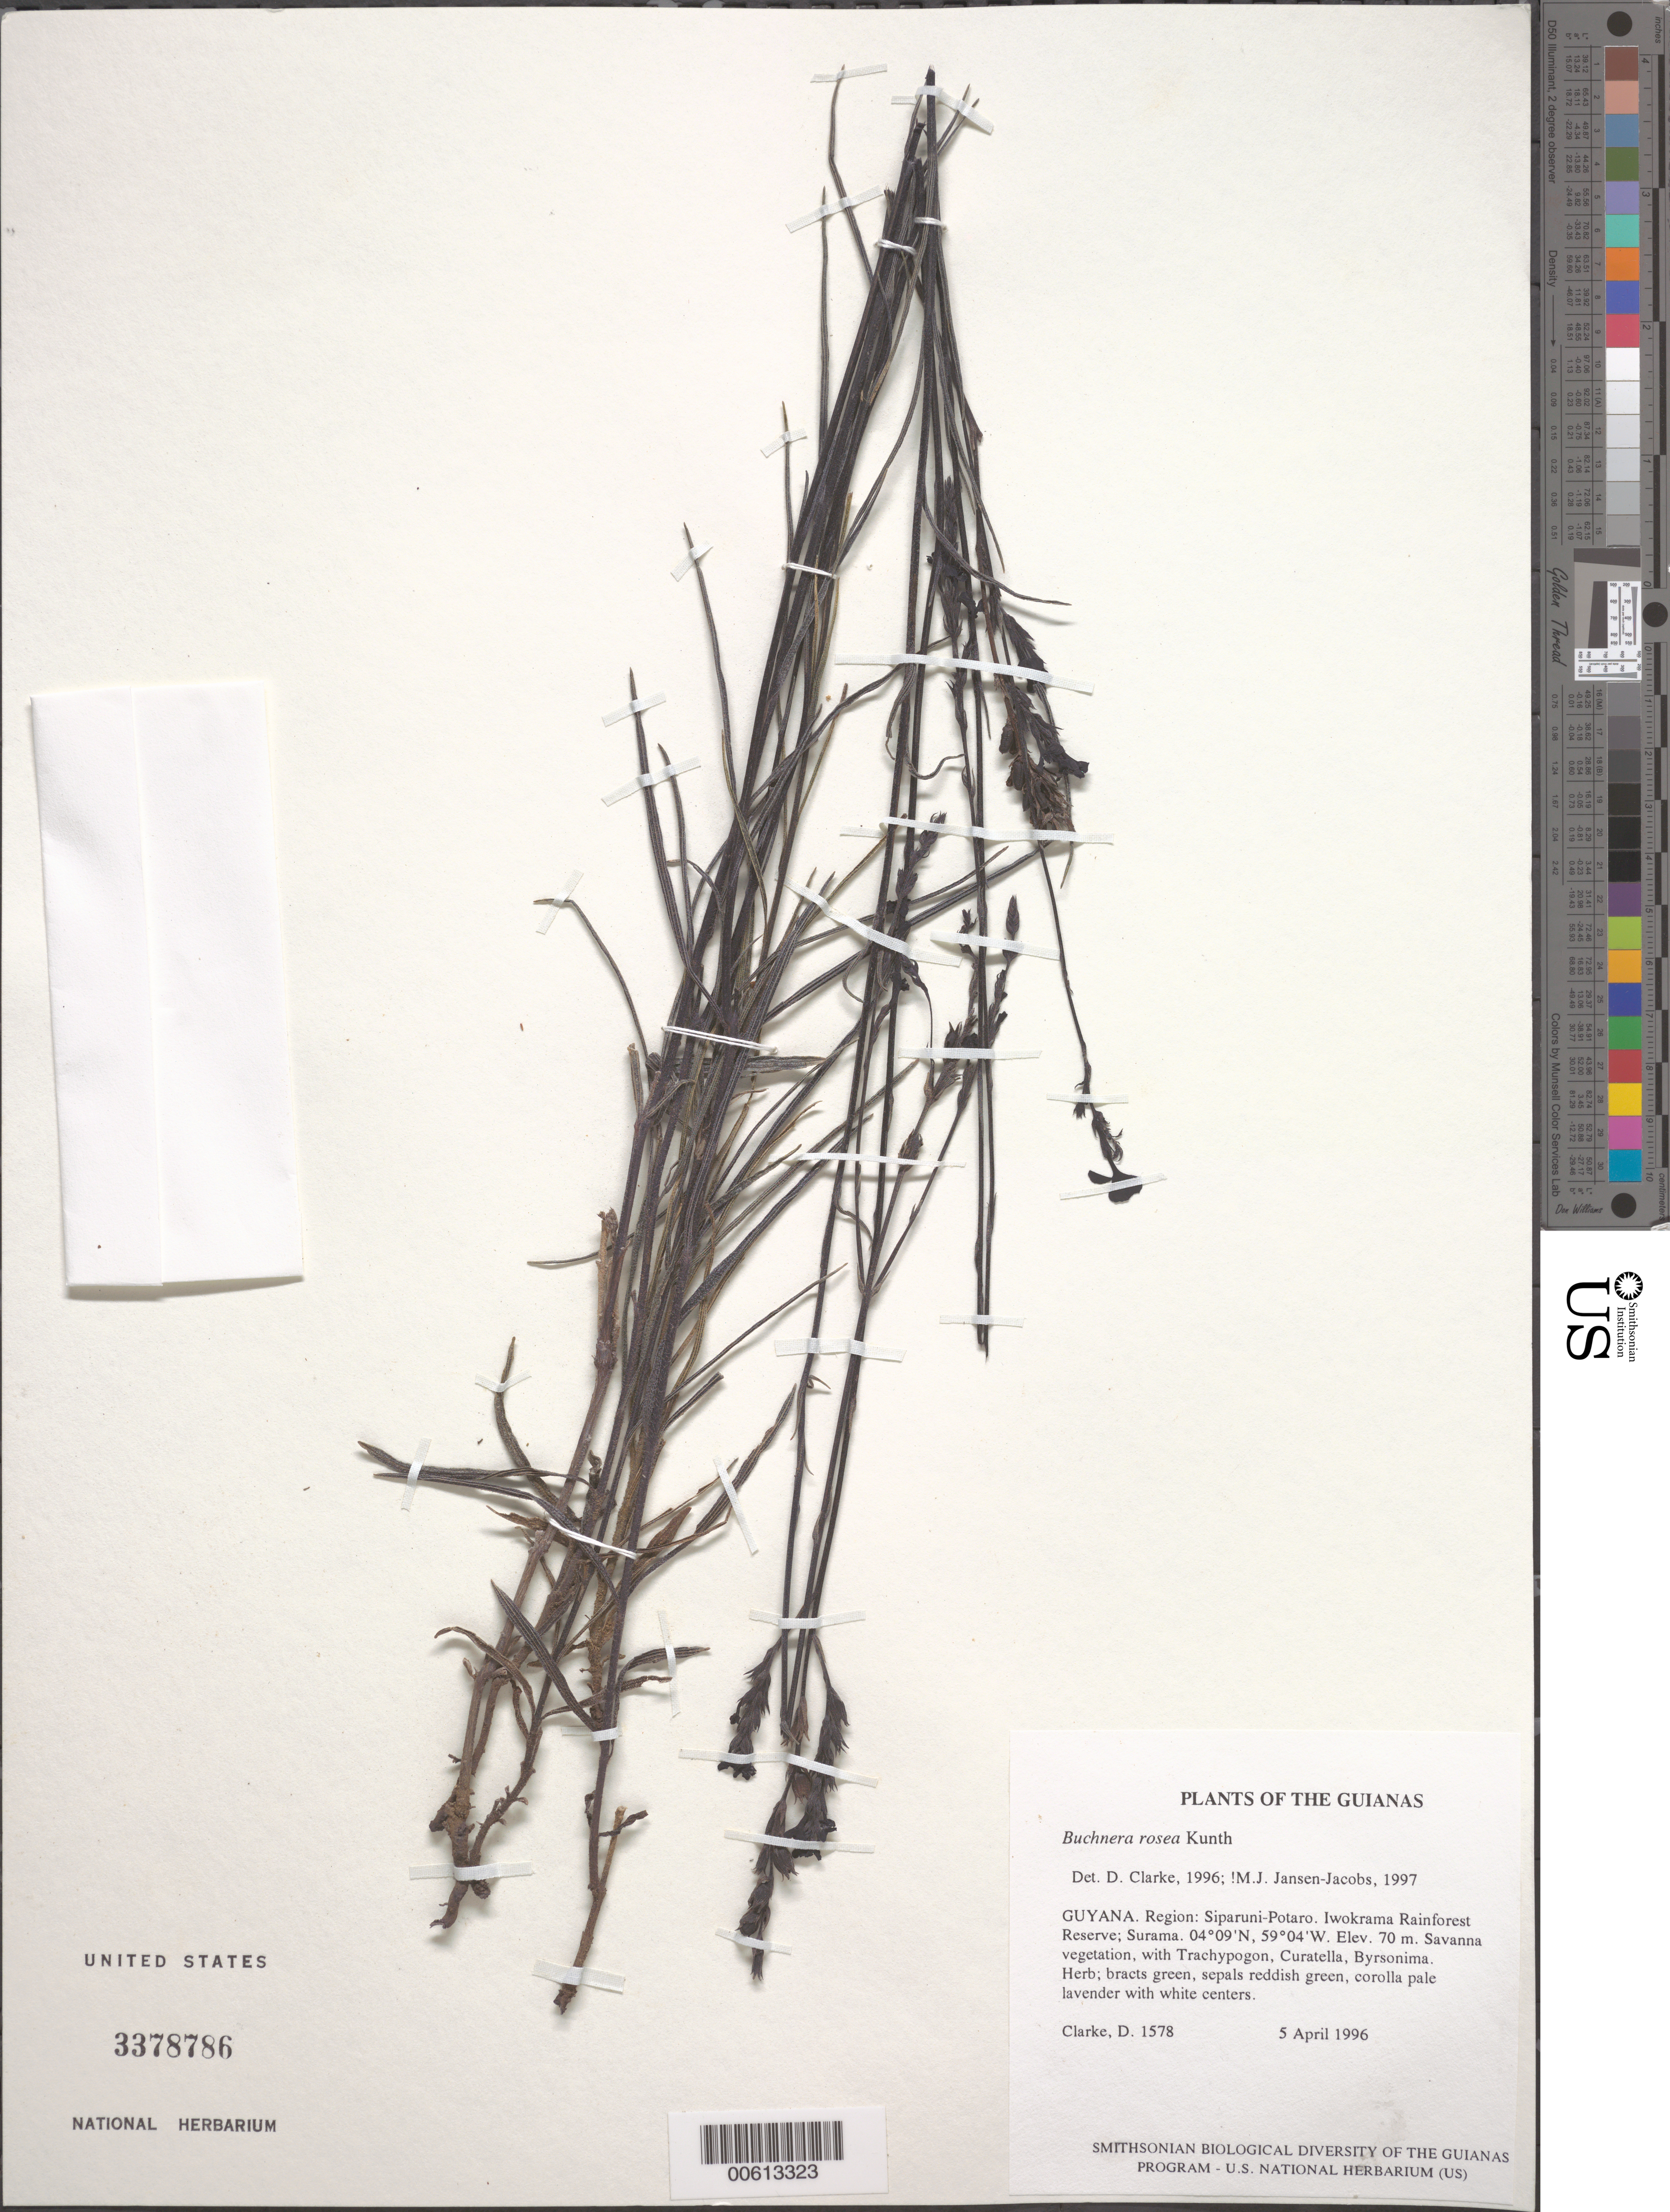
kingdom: Plantae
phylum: Tracheophyta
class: Magnoliopsida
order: Lamiales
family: Orobanchaceae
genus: Buchnera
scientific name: Buchnera rosea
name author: Kunth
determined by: Jansen-Jacobs, M. J., (U), Nationaal Herbarium Nederland, Utrecht University branch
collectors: H. D. Clarke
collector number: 1578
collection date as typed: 5 April 1996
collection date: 1996-04-05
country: Guyana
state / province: Potaro-Siparuni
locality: Iwokrama Rainforest Reserve; Surama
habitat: Savanna vegetation, with Trachypogon, Curatella, Byrsonima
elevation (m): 70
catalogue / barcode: US 3378786